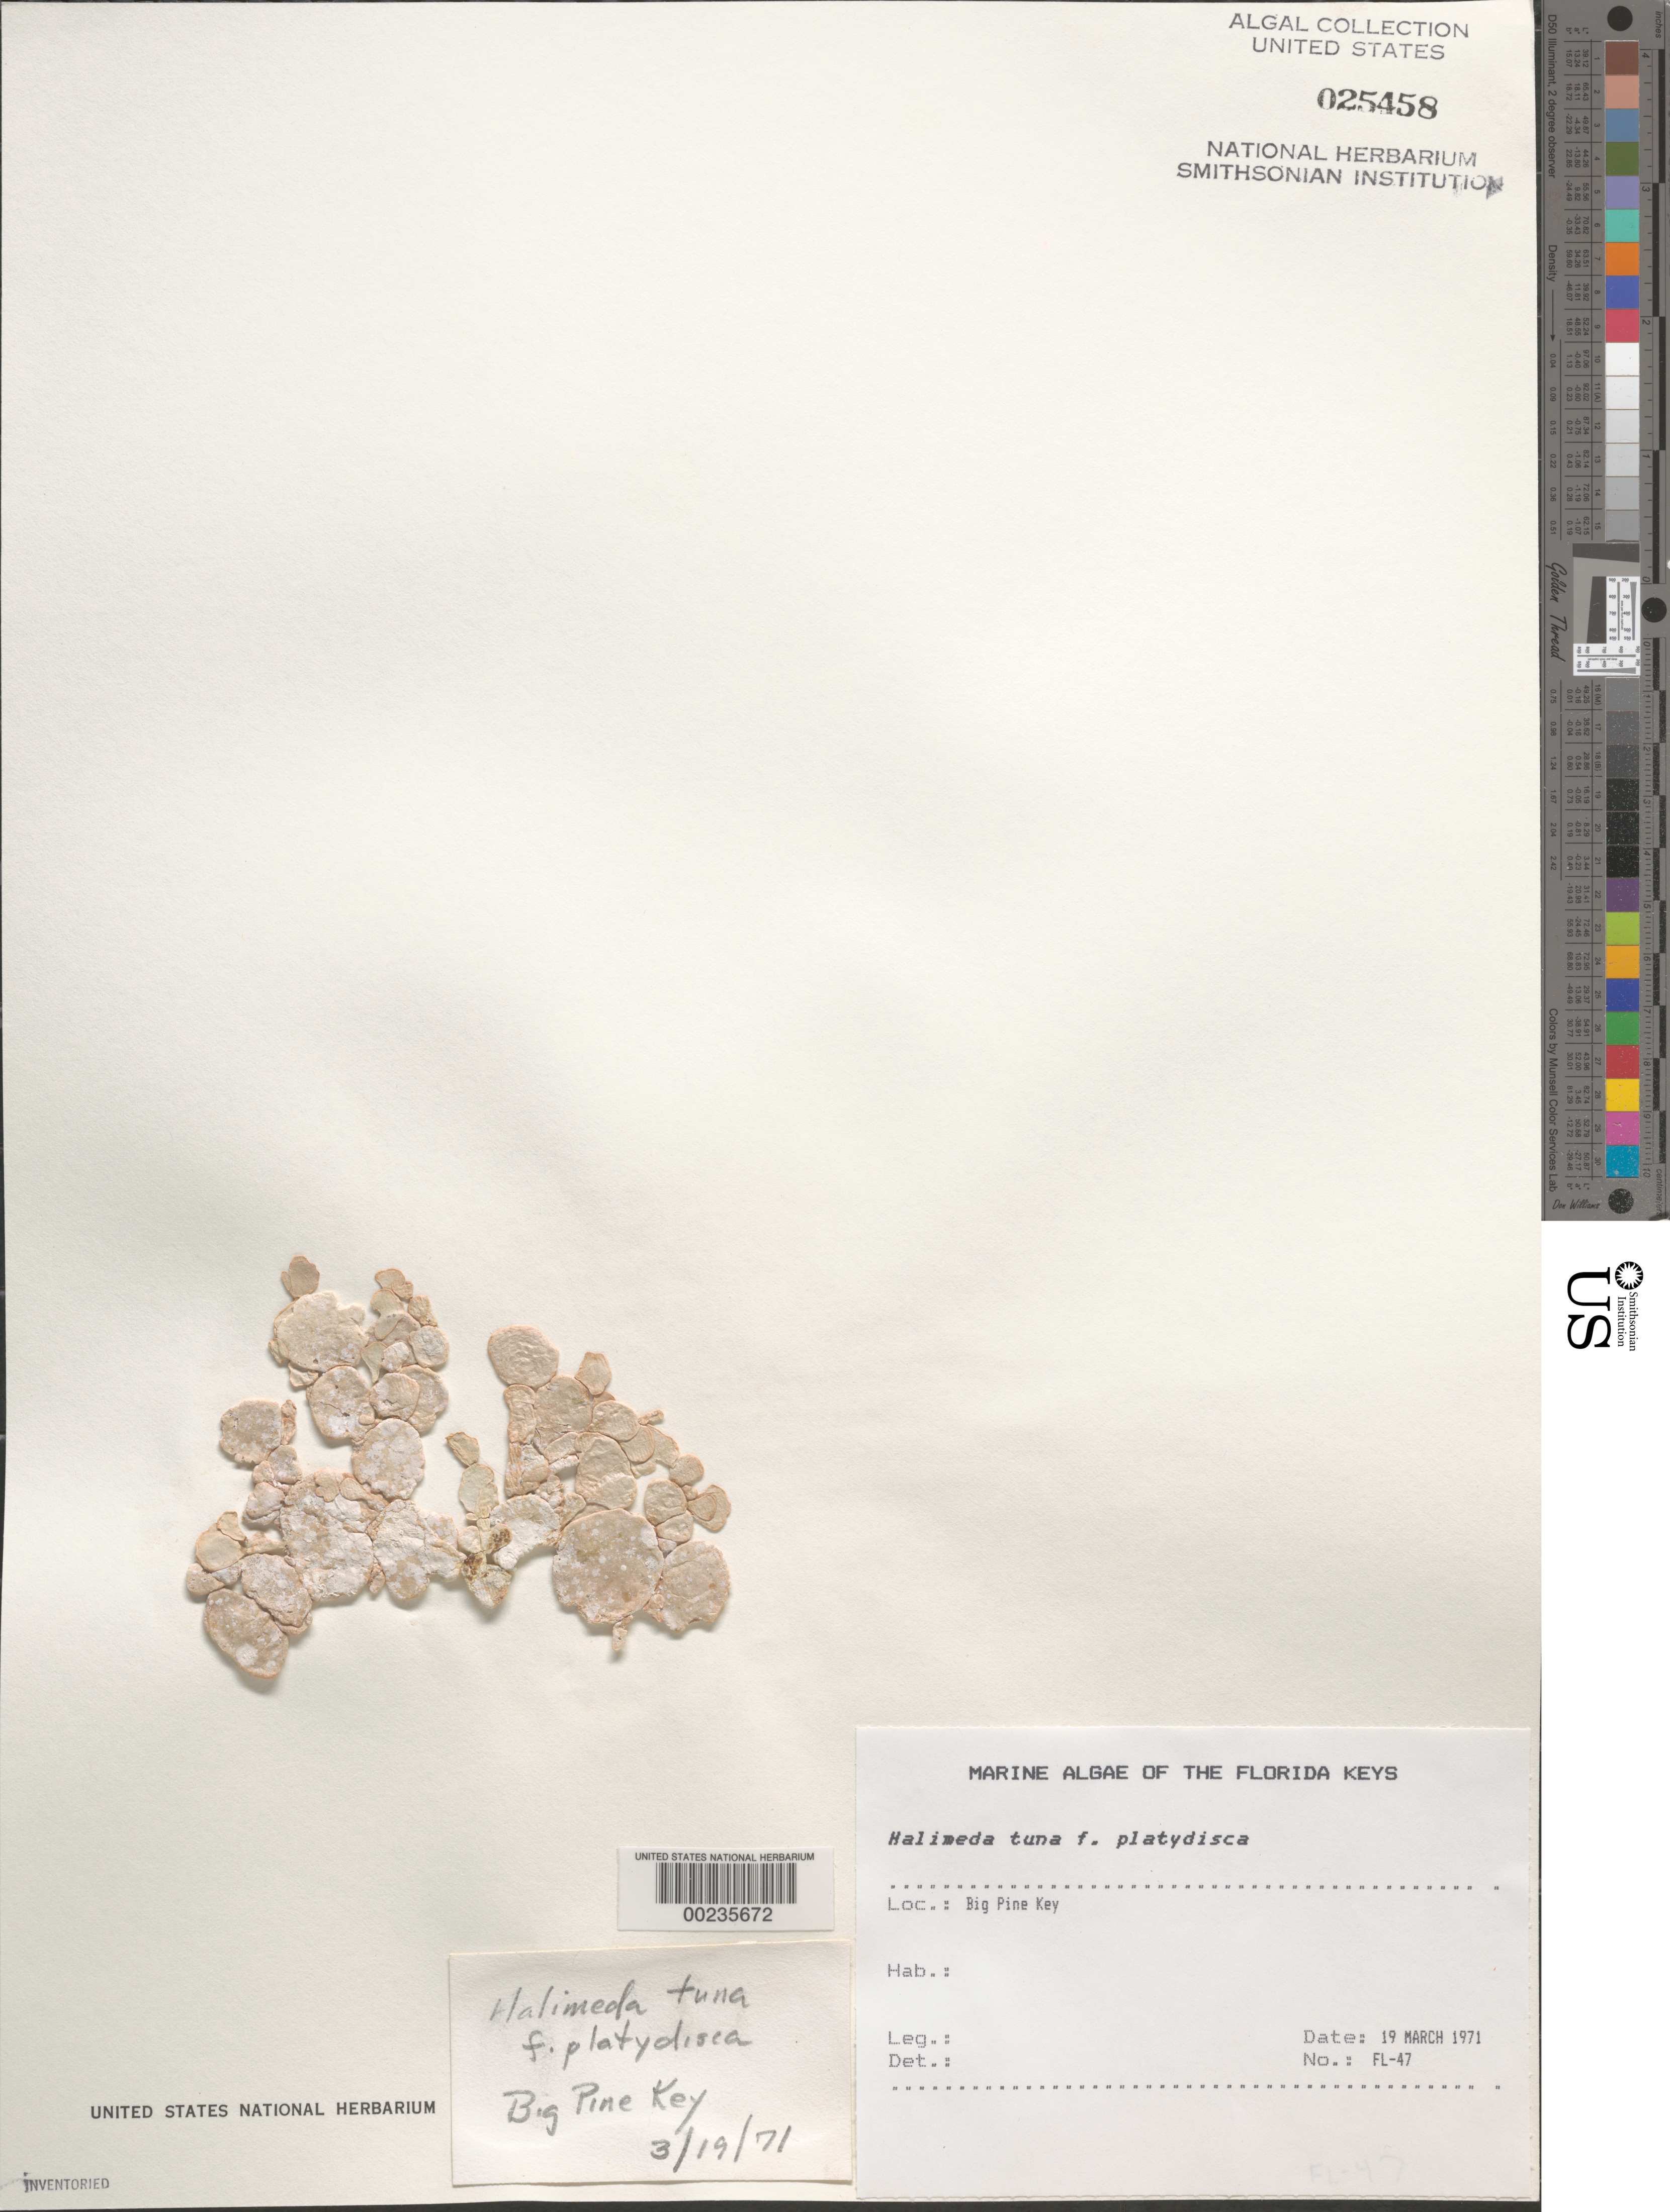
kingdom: Plantae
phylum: Chlorophyta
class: Ulvophyceae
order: Bryopsidales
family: Halimedaceae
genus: Halimeda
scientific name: Halimeda tuna f. platydisca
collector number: FL-47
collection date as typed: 19 Mar 1971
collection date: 1971-03-19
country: United States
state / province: Florida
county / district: Monroe County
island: Big Pine Key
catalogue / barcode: US 25458